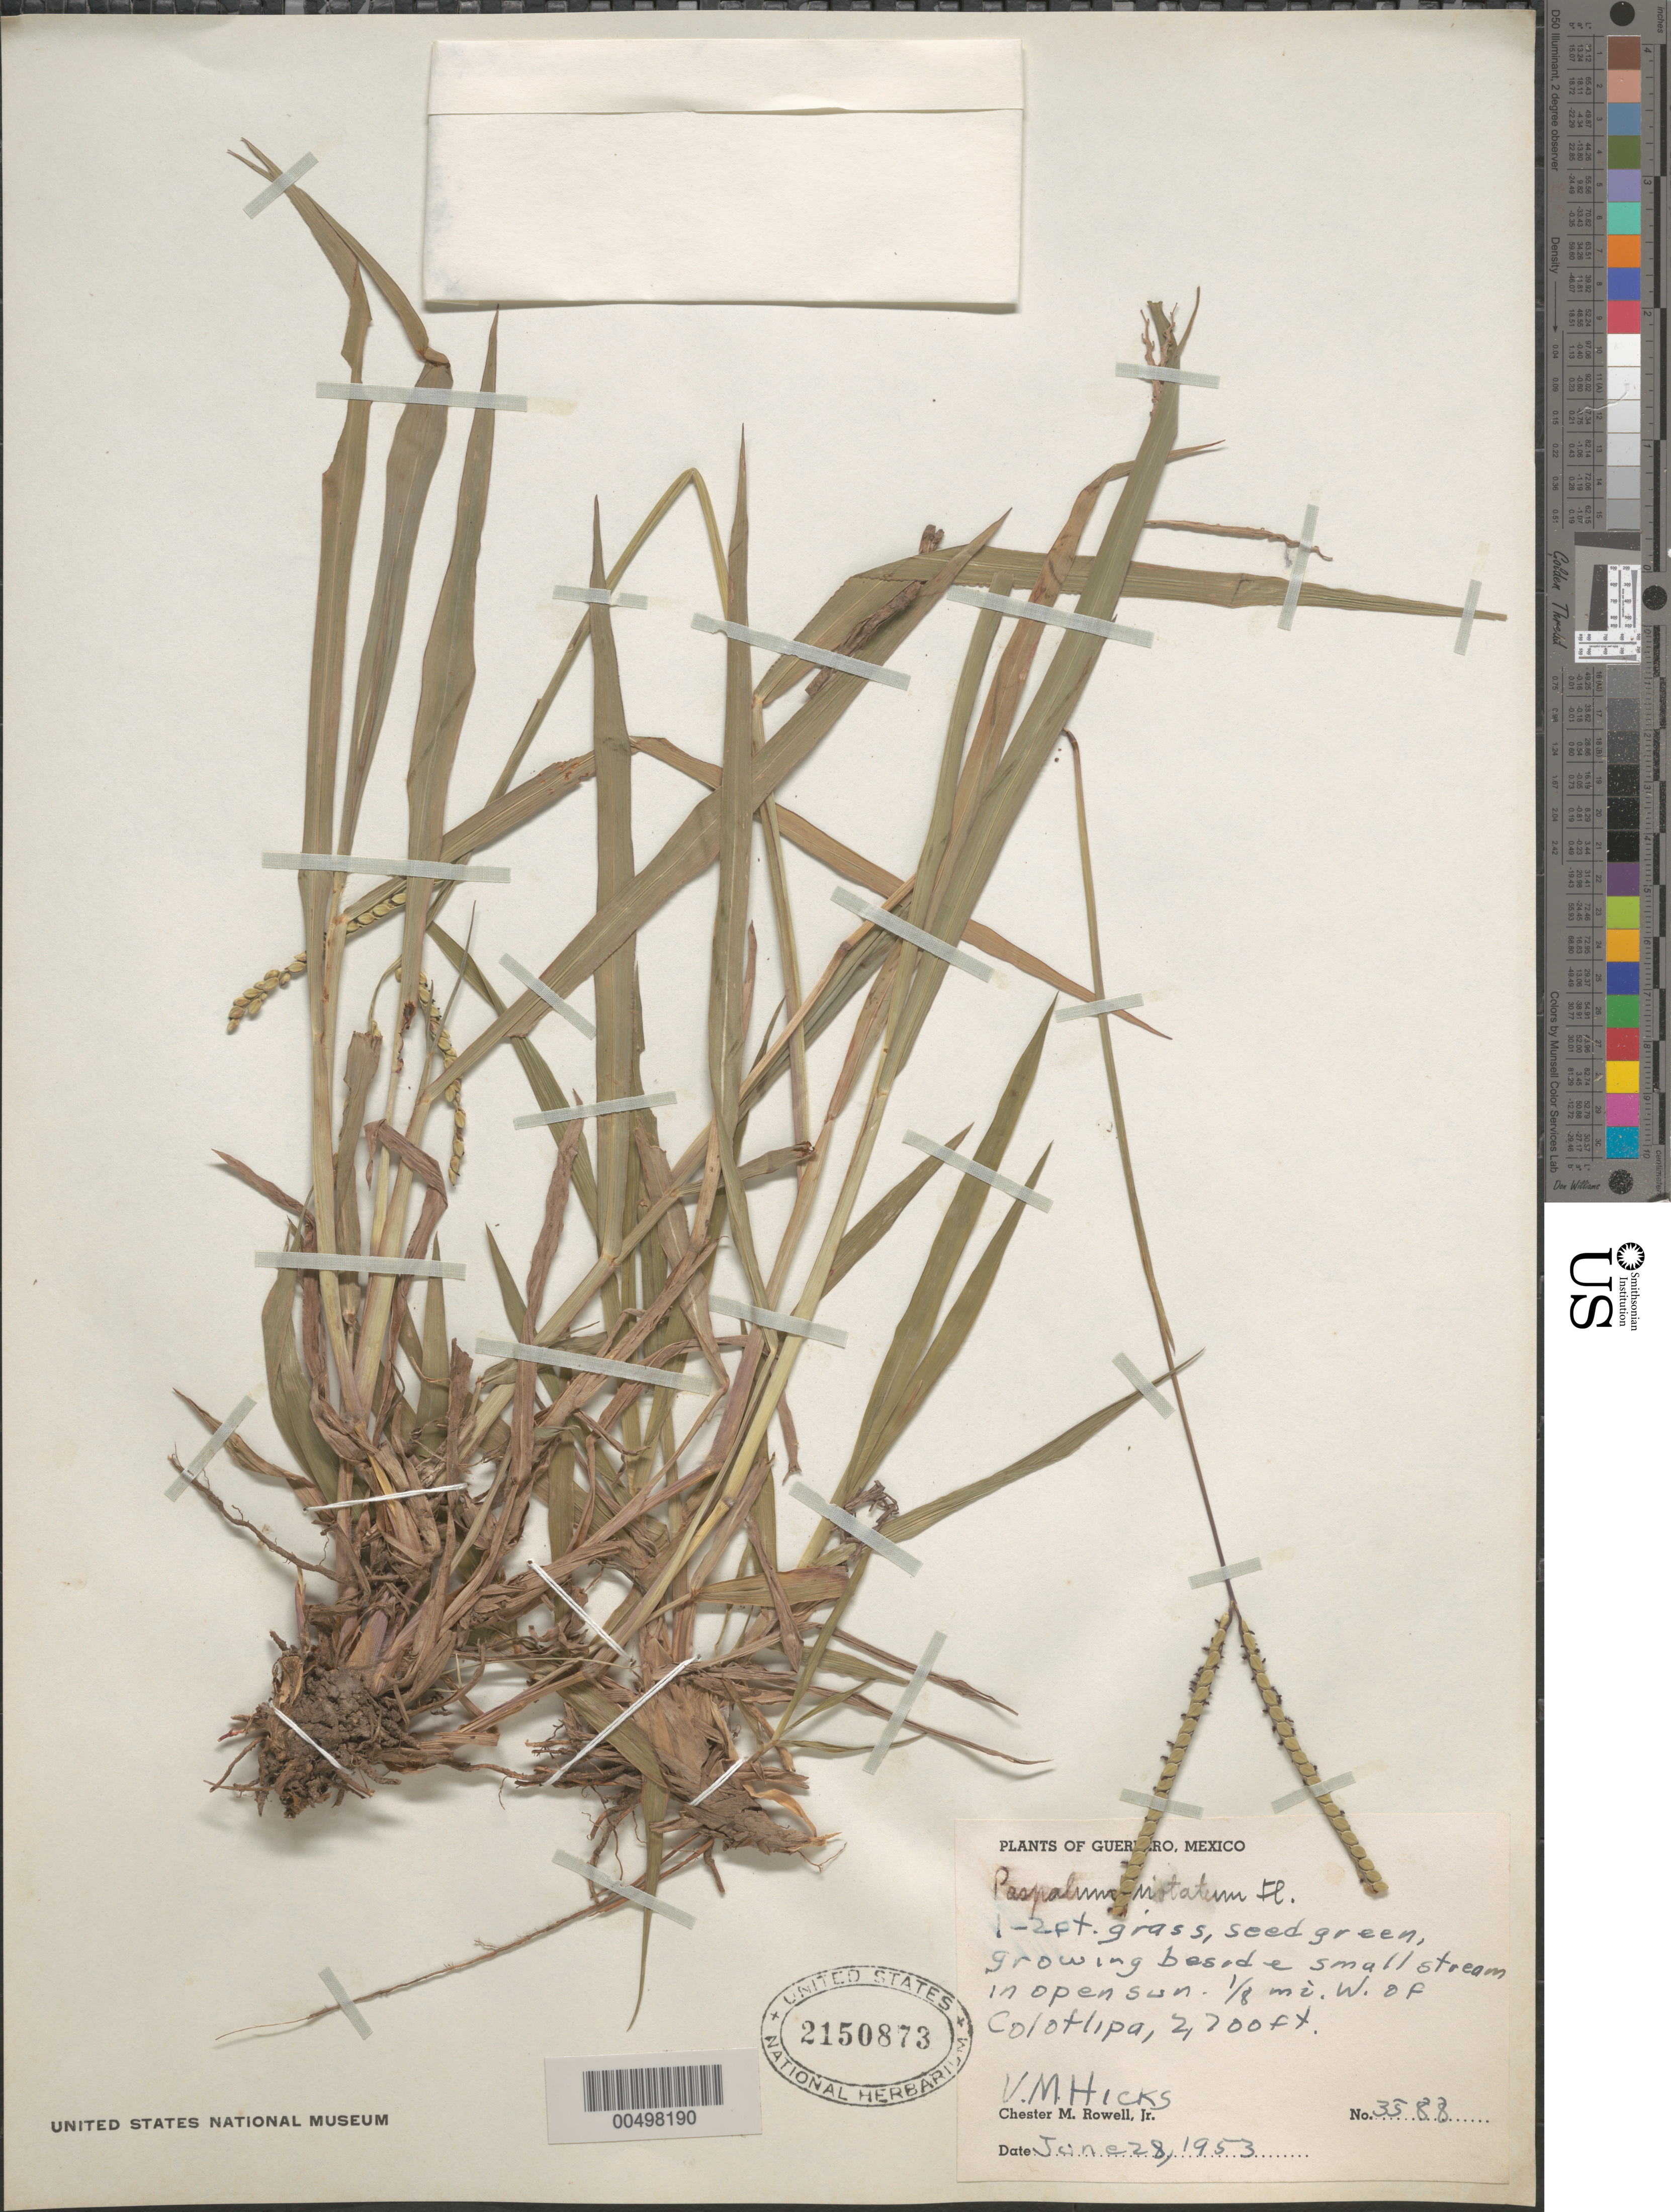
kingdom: Plantae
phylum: Tracheophyta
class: Liliopsida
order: Poales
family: Poaceae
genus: Paspalum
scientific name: Paspalum notatum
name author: Flüggé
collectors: V. Hicks & C. M. Rowell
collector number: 3588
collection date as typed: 28 Jun 1953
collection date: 1953-06-28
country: Mexico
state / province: Guerrero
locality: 0.125 mi W of Colotlipa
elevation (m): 823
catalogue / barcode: US 2150873